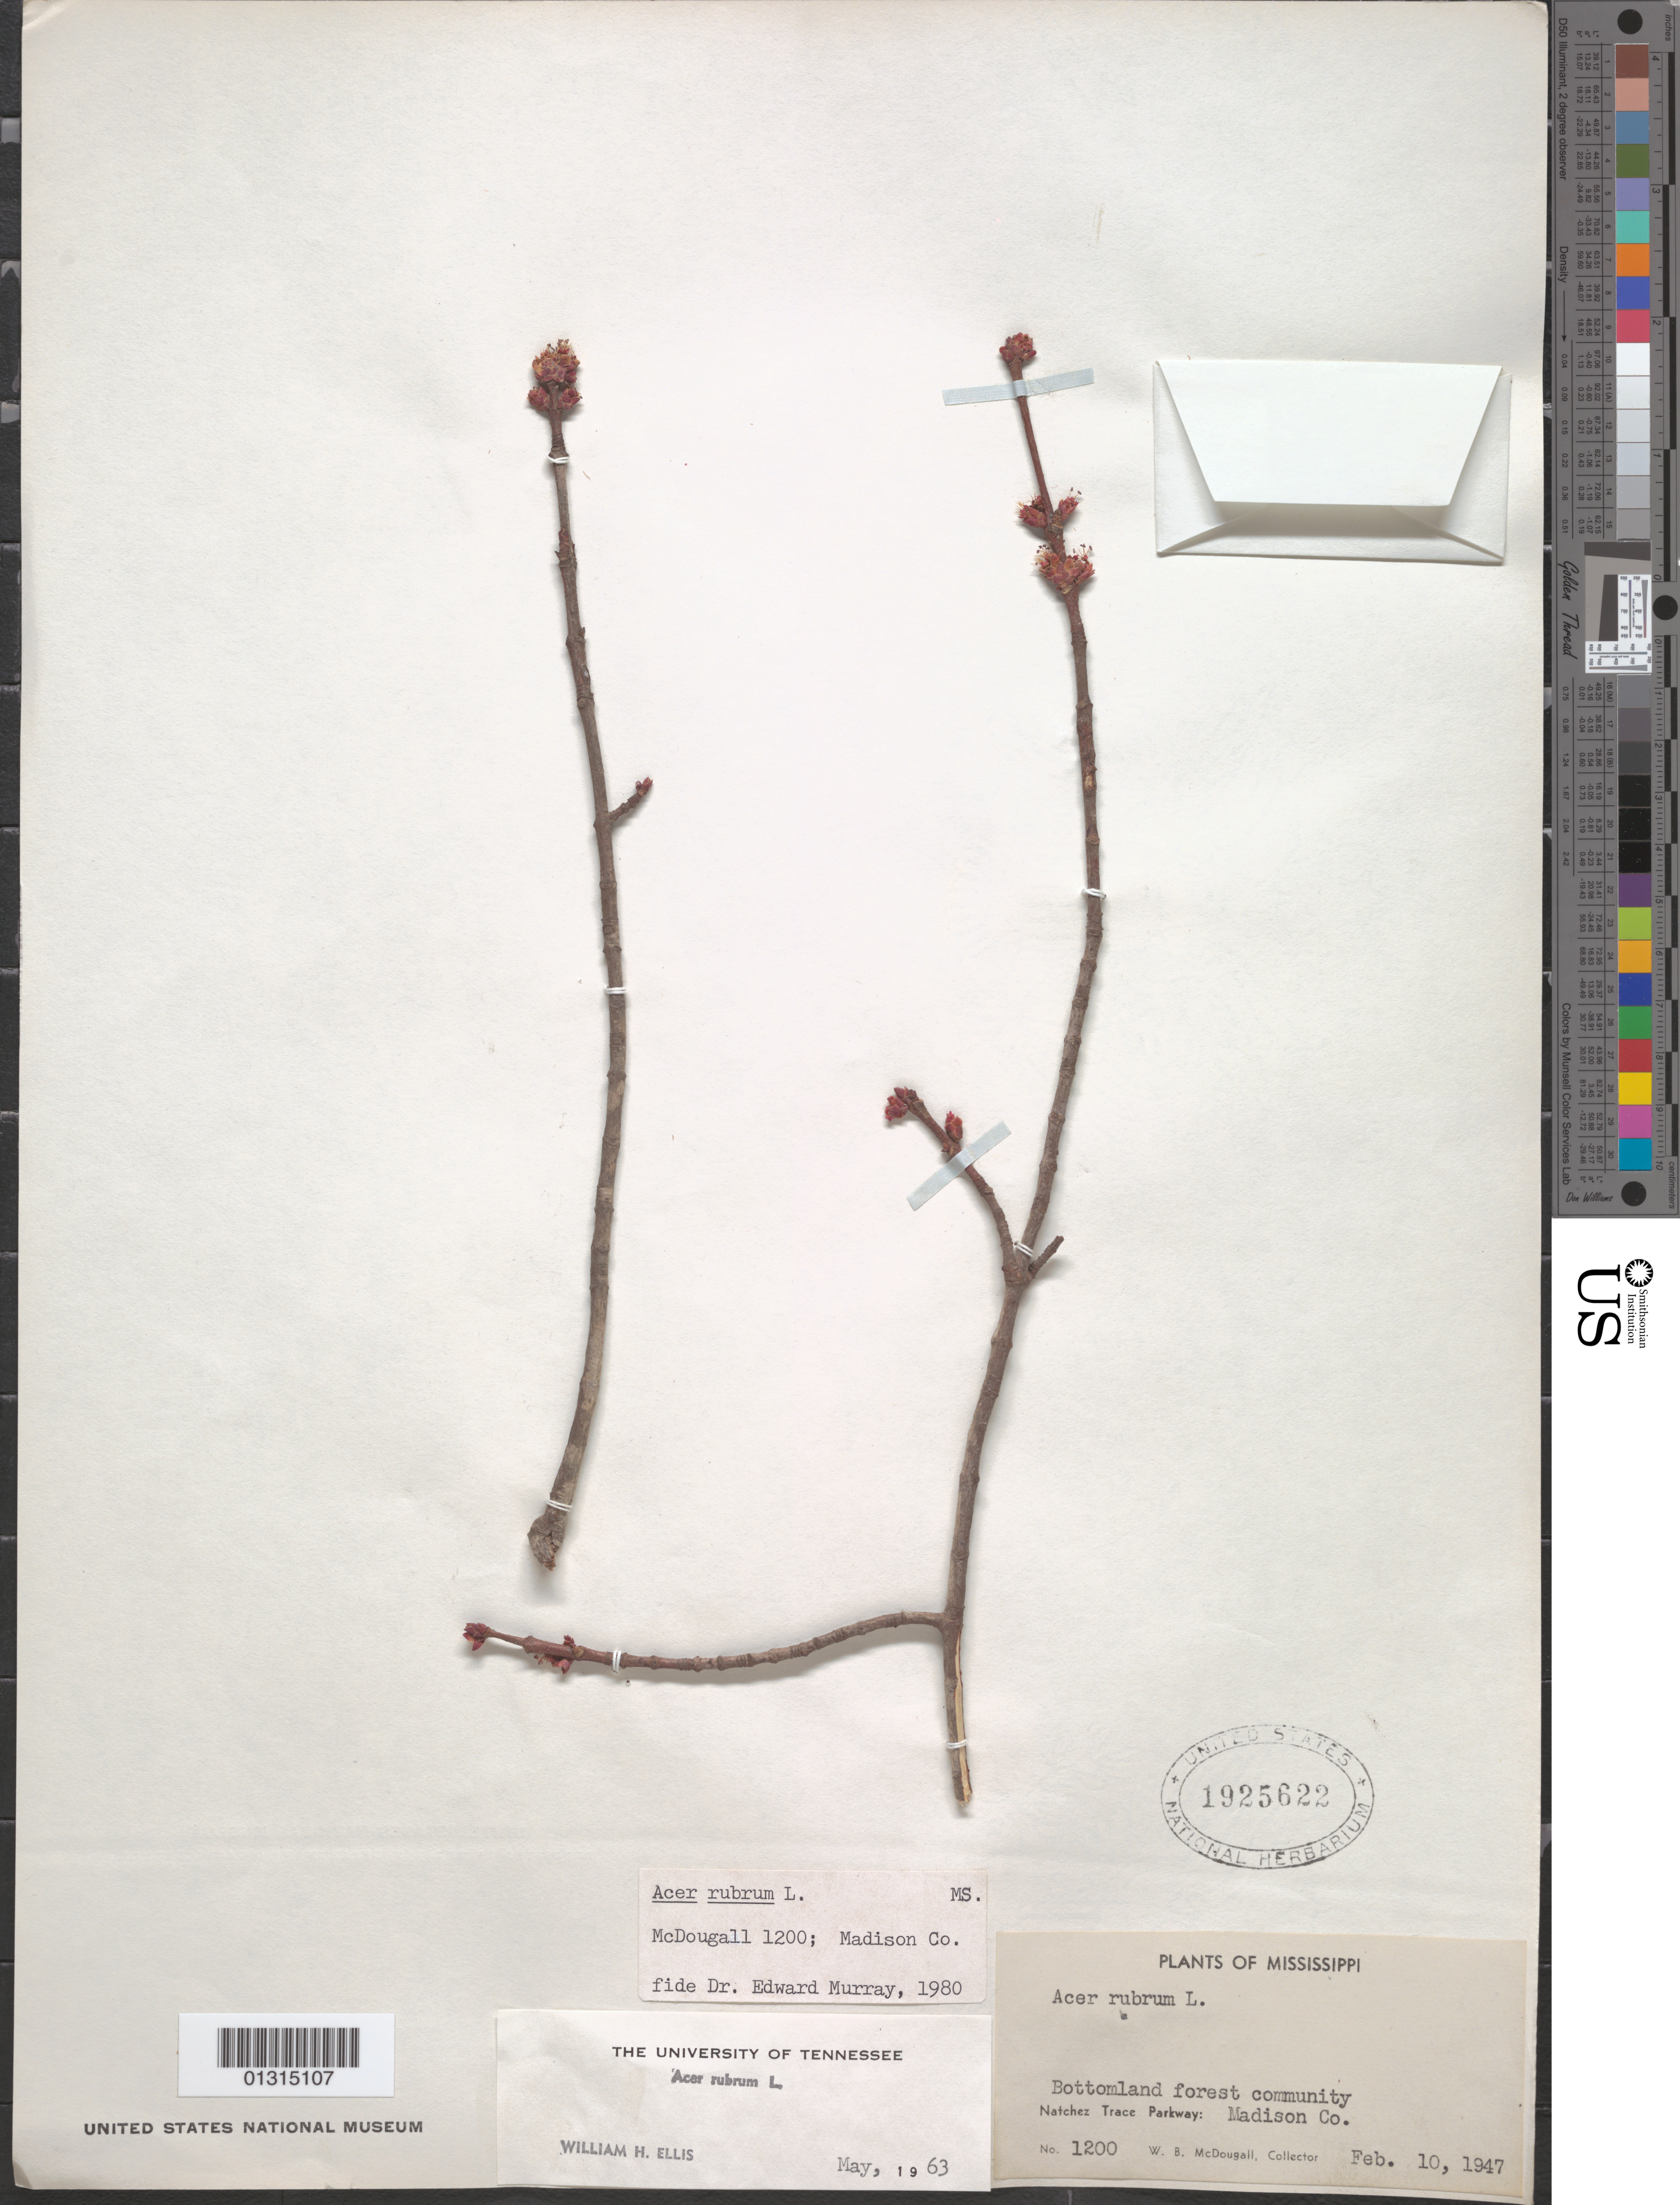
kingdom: Plantae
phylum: Tracheophyta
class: Magnoliopsida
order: Sapindales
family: Sapindaceae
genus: Acer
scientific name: Acer rubrum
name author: L.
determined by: Ellis, W. H.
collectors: W. B. McDougall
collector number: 1200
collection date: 1947-02-10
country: United States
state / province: Mississippi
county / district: Madison County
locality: Madison County, Natchez Trace Parkway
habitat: Bottom land forest community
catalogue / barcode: US 1925622